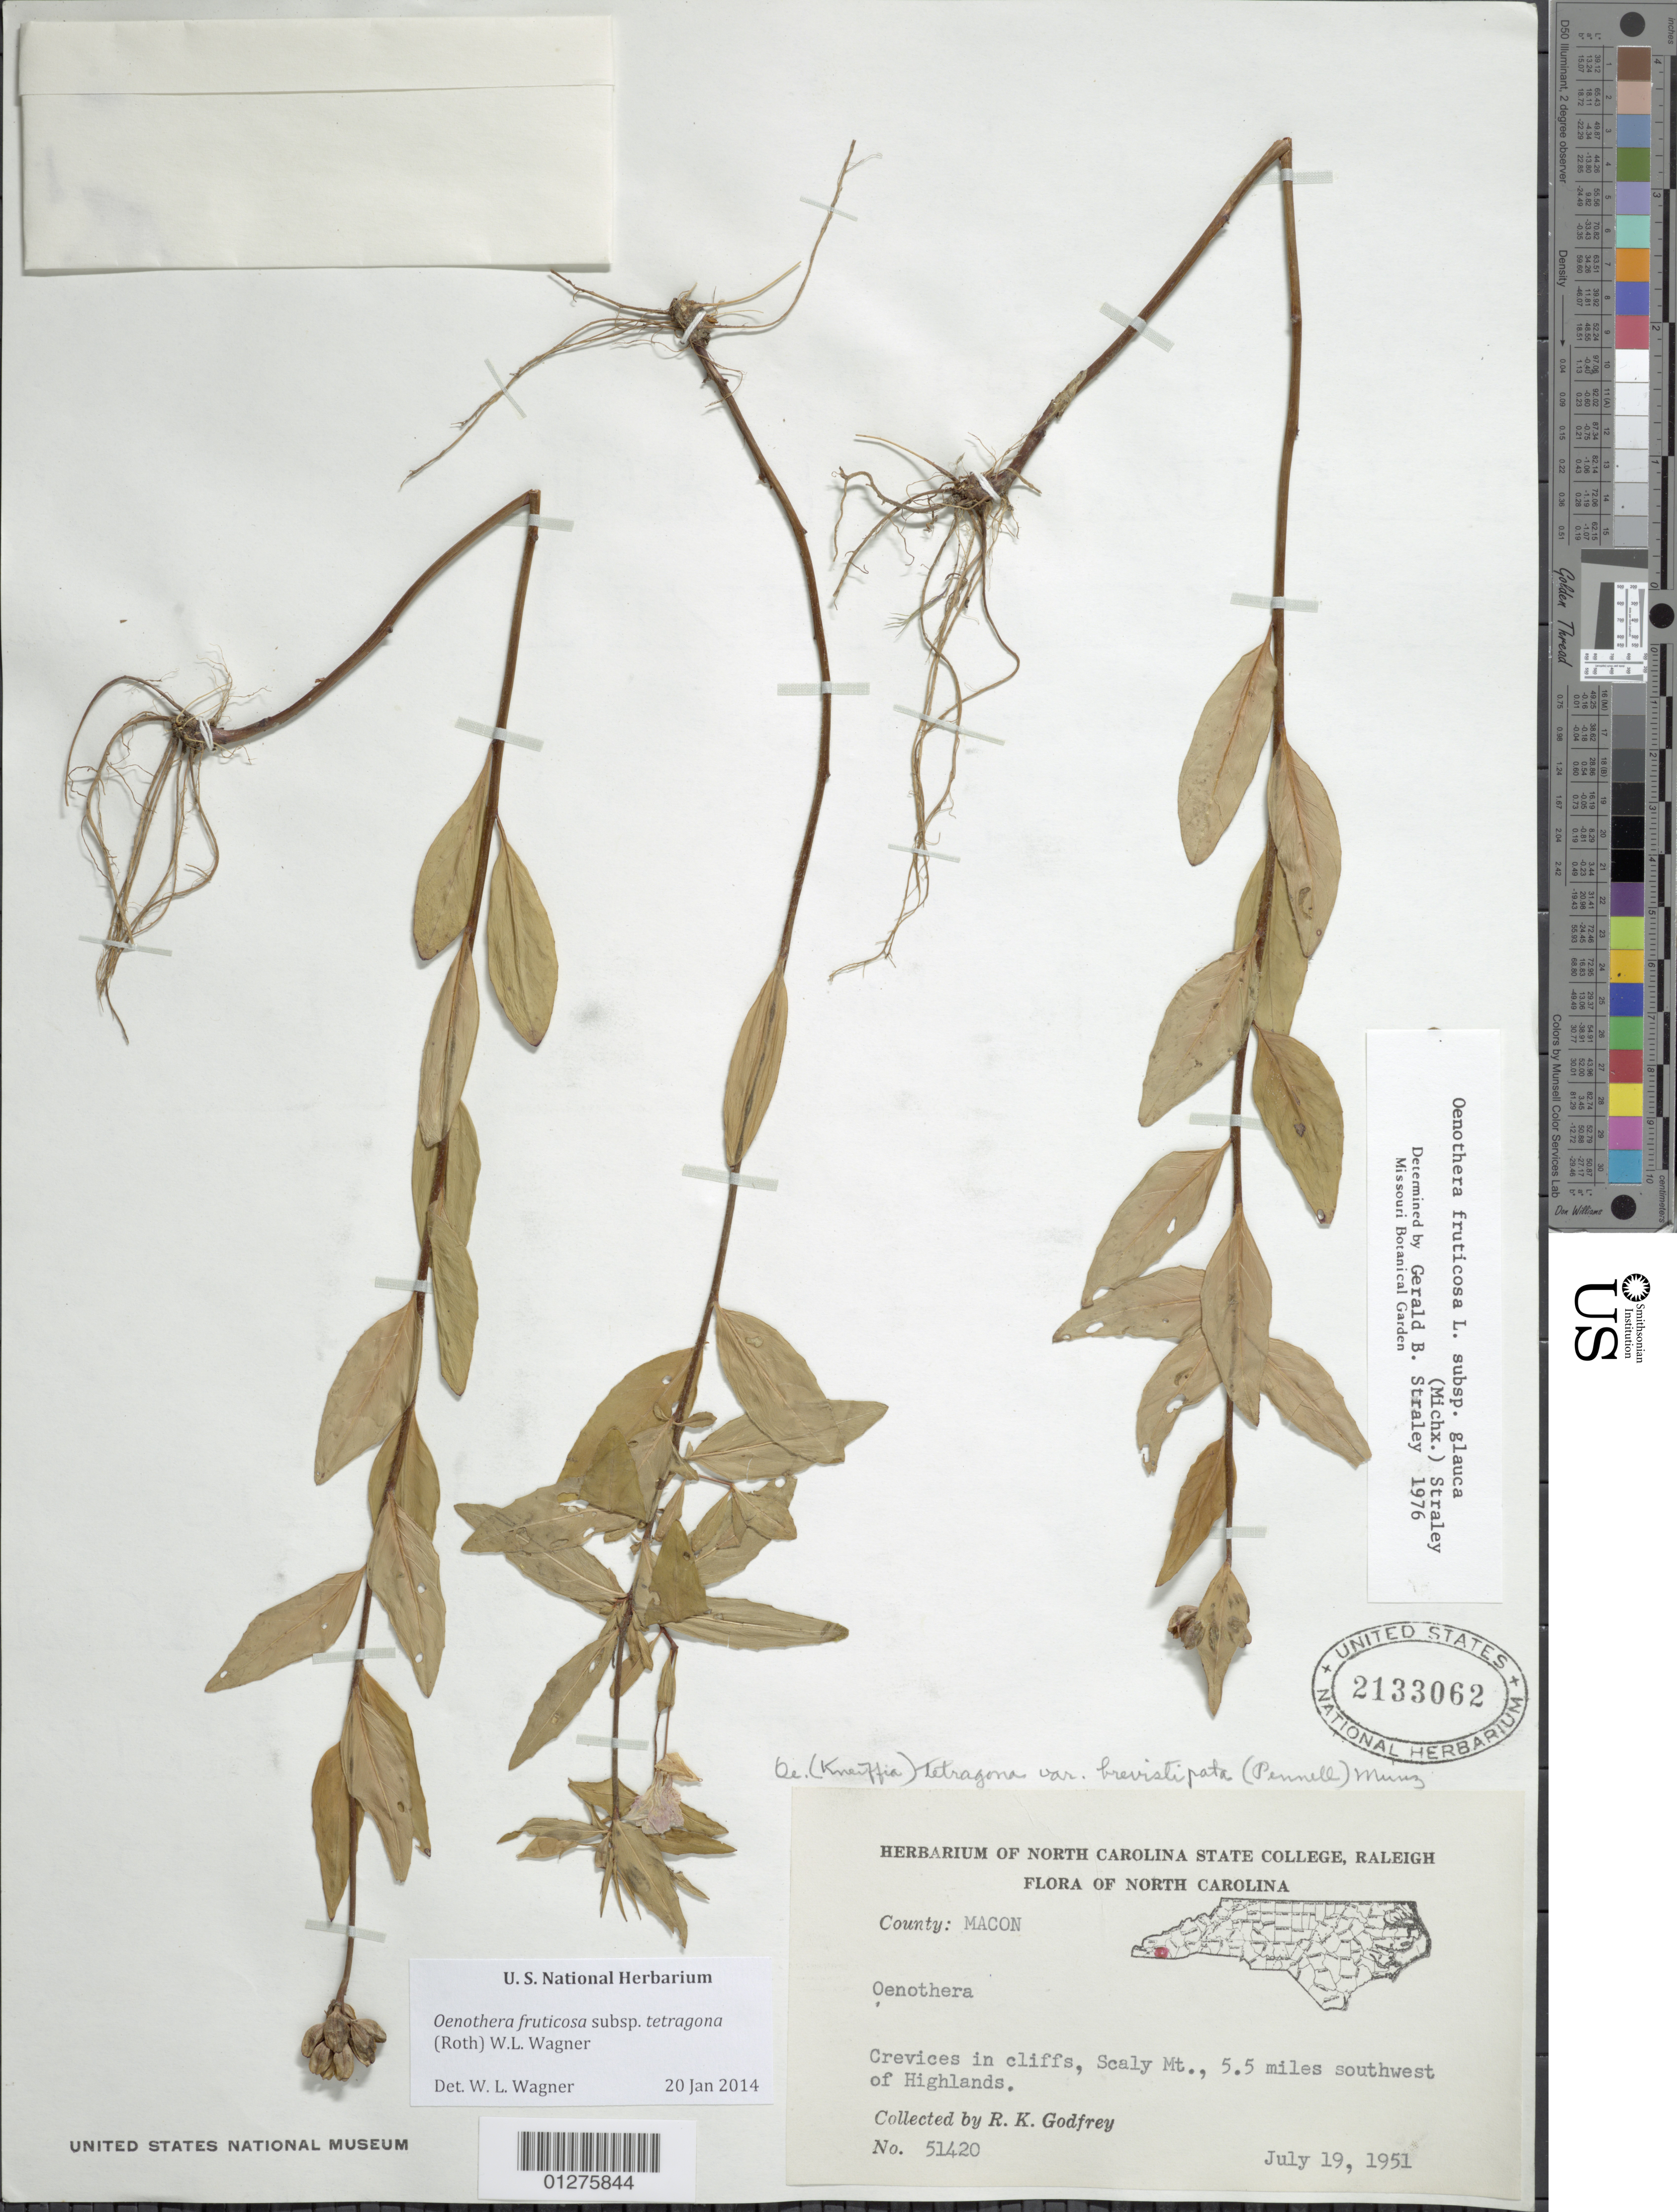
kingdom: Plantae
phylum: Tracheophyta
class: Magnoliopsida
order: Myrtales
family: Onagraceae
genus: Oenothera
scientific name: Oenothera fruticosa subsp. tetragona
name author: (Roth) W.L. Wagner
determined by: Wagner, W. L., (BOT), Smithsonian Institution - National Museum of Natural History (UNITED STATES)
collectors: R. K. Godfrey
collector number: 51420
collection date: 1951-07-25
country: United States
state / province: North Carolina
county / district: Macon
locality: Scaly Mt., 5.5 miles southwest of Highlands.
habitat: Crevices in cliff.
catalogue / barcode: US 2133062